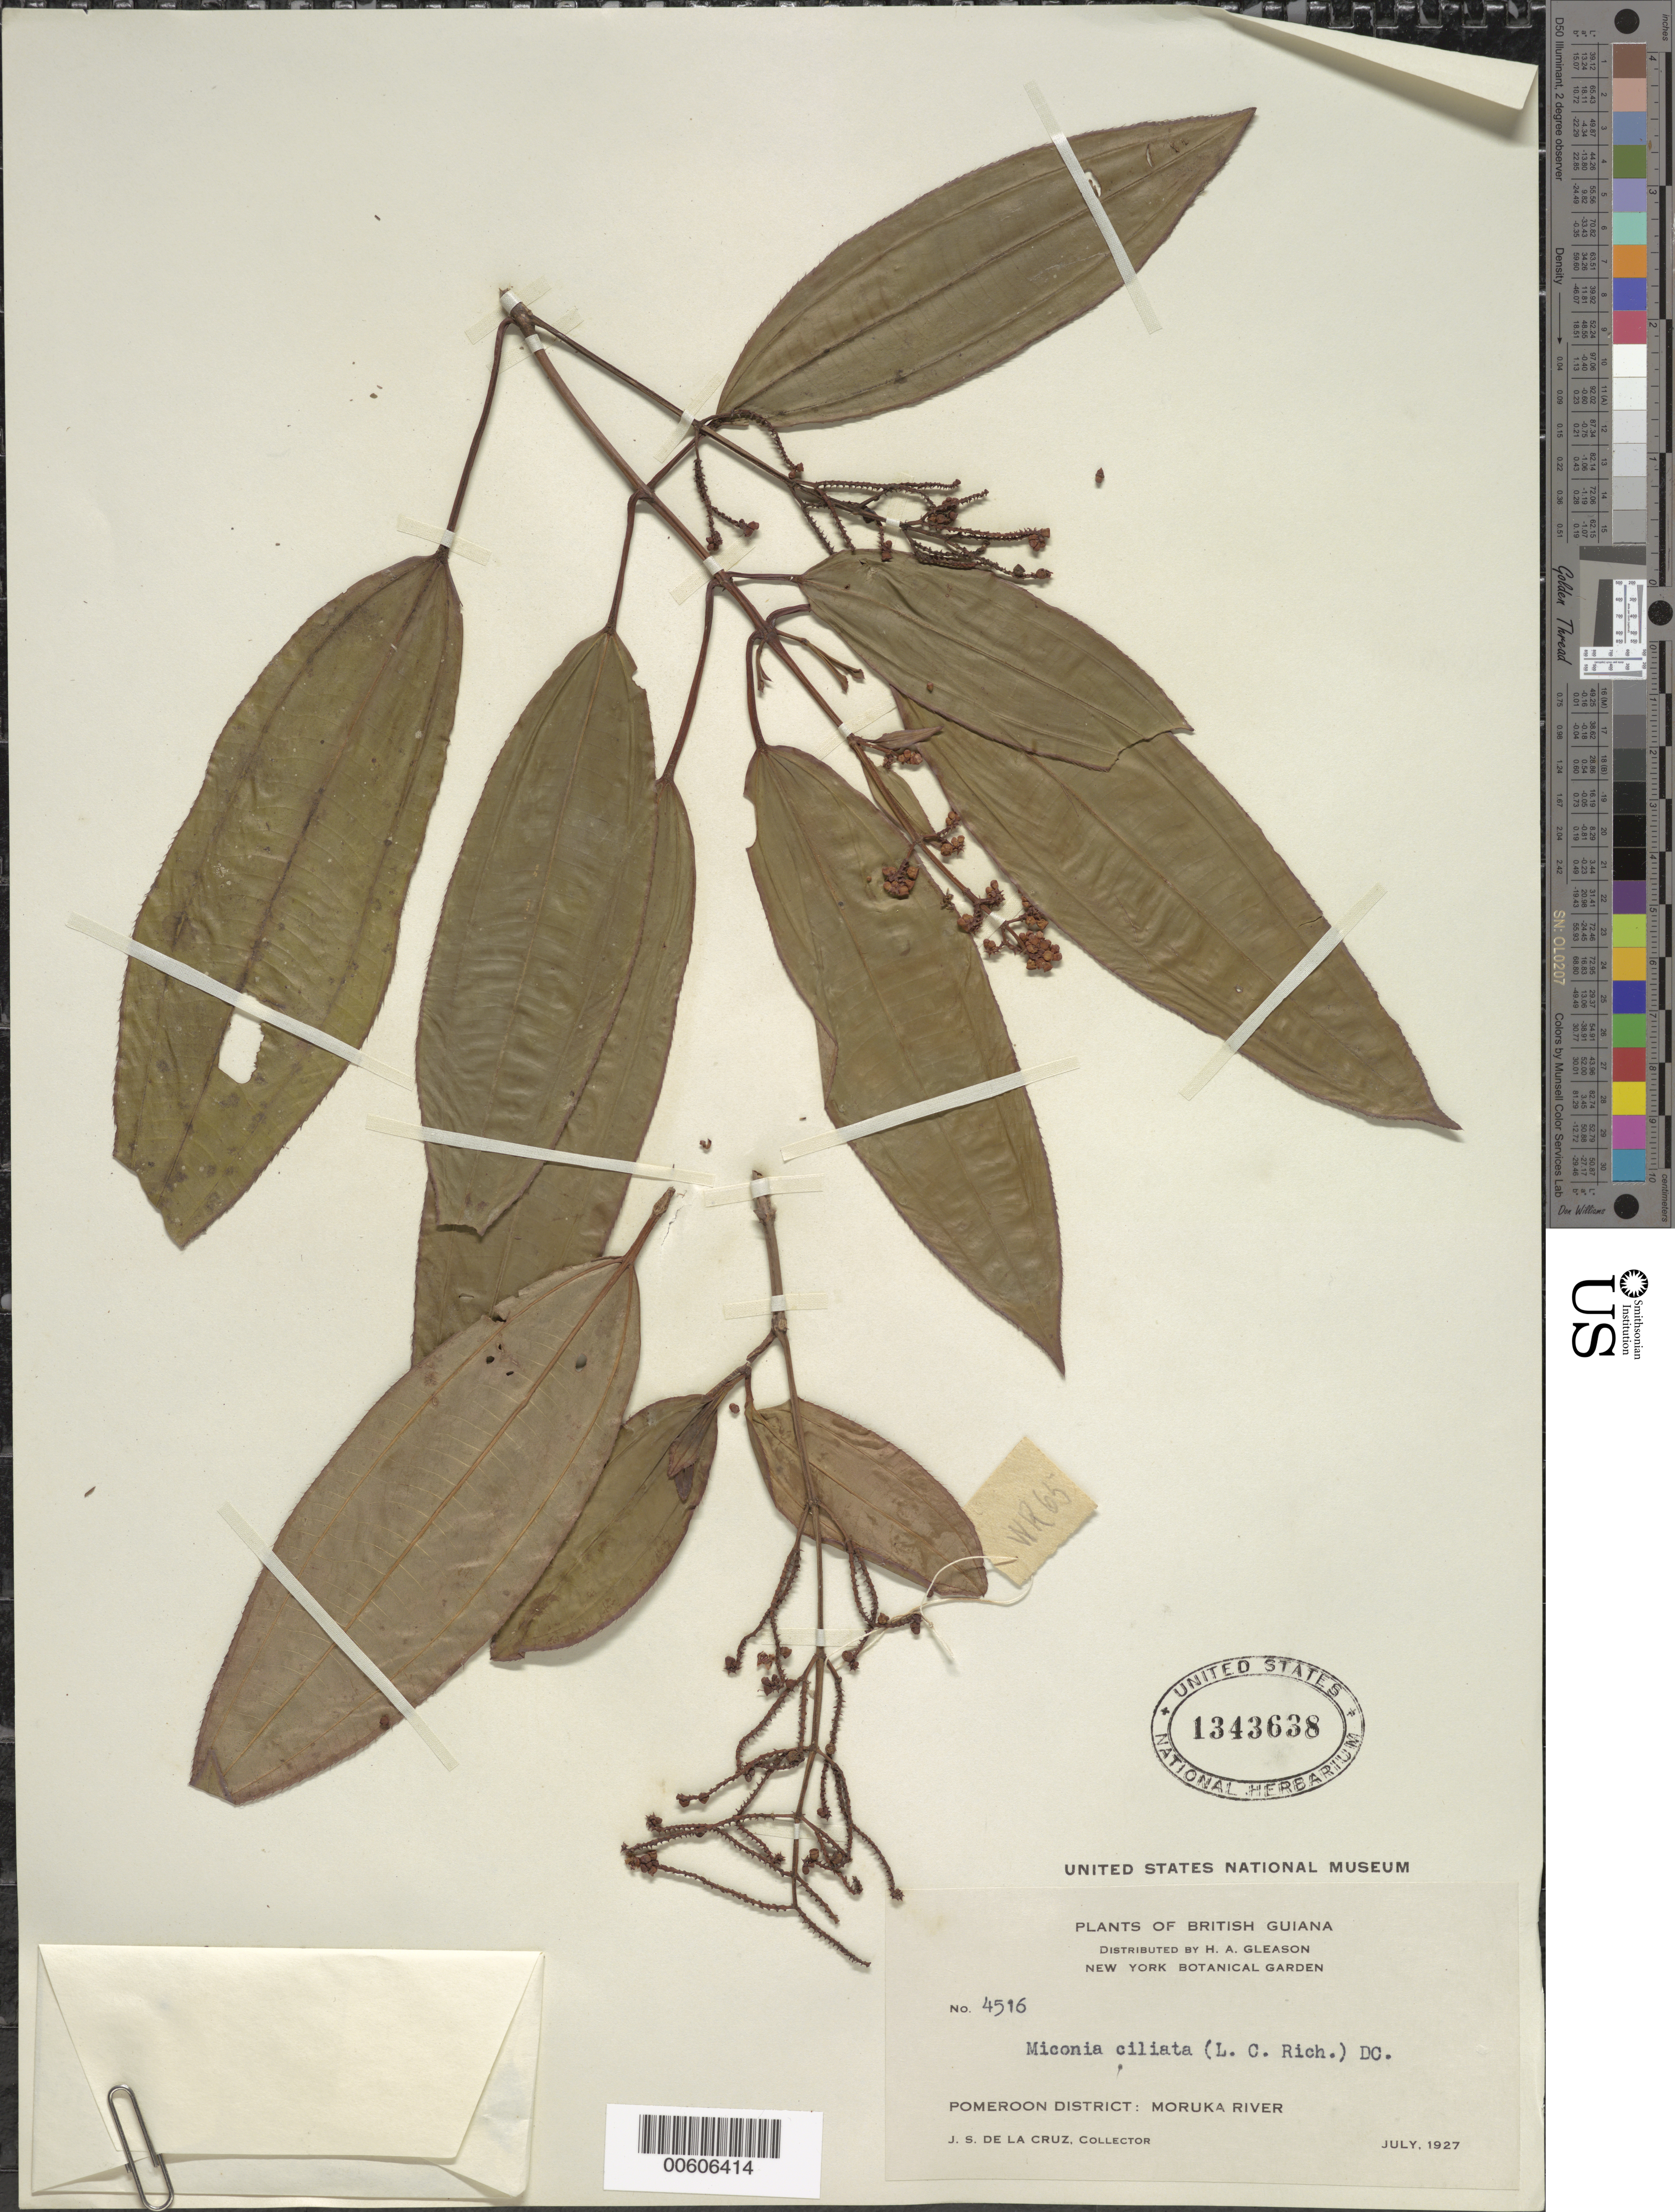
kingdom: Plantae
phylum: Tracheophyta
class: Magnoliopsida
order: Myrtales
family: Melastomataceae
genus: Miconia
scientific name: Miconia ciliata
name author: (Rich.) DC.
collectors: J. S. de la Cruz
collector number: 4516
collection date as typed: Jul-27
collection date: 1927-07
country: Guyana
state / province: Barima-Waini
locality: Moruka R., Pomeroon Dist.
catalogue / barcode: US 1343638